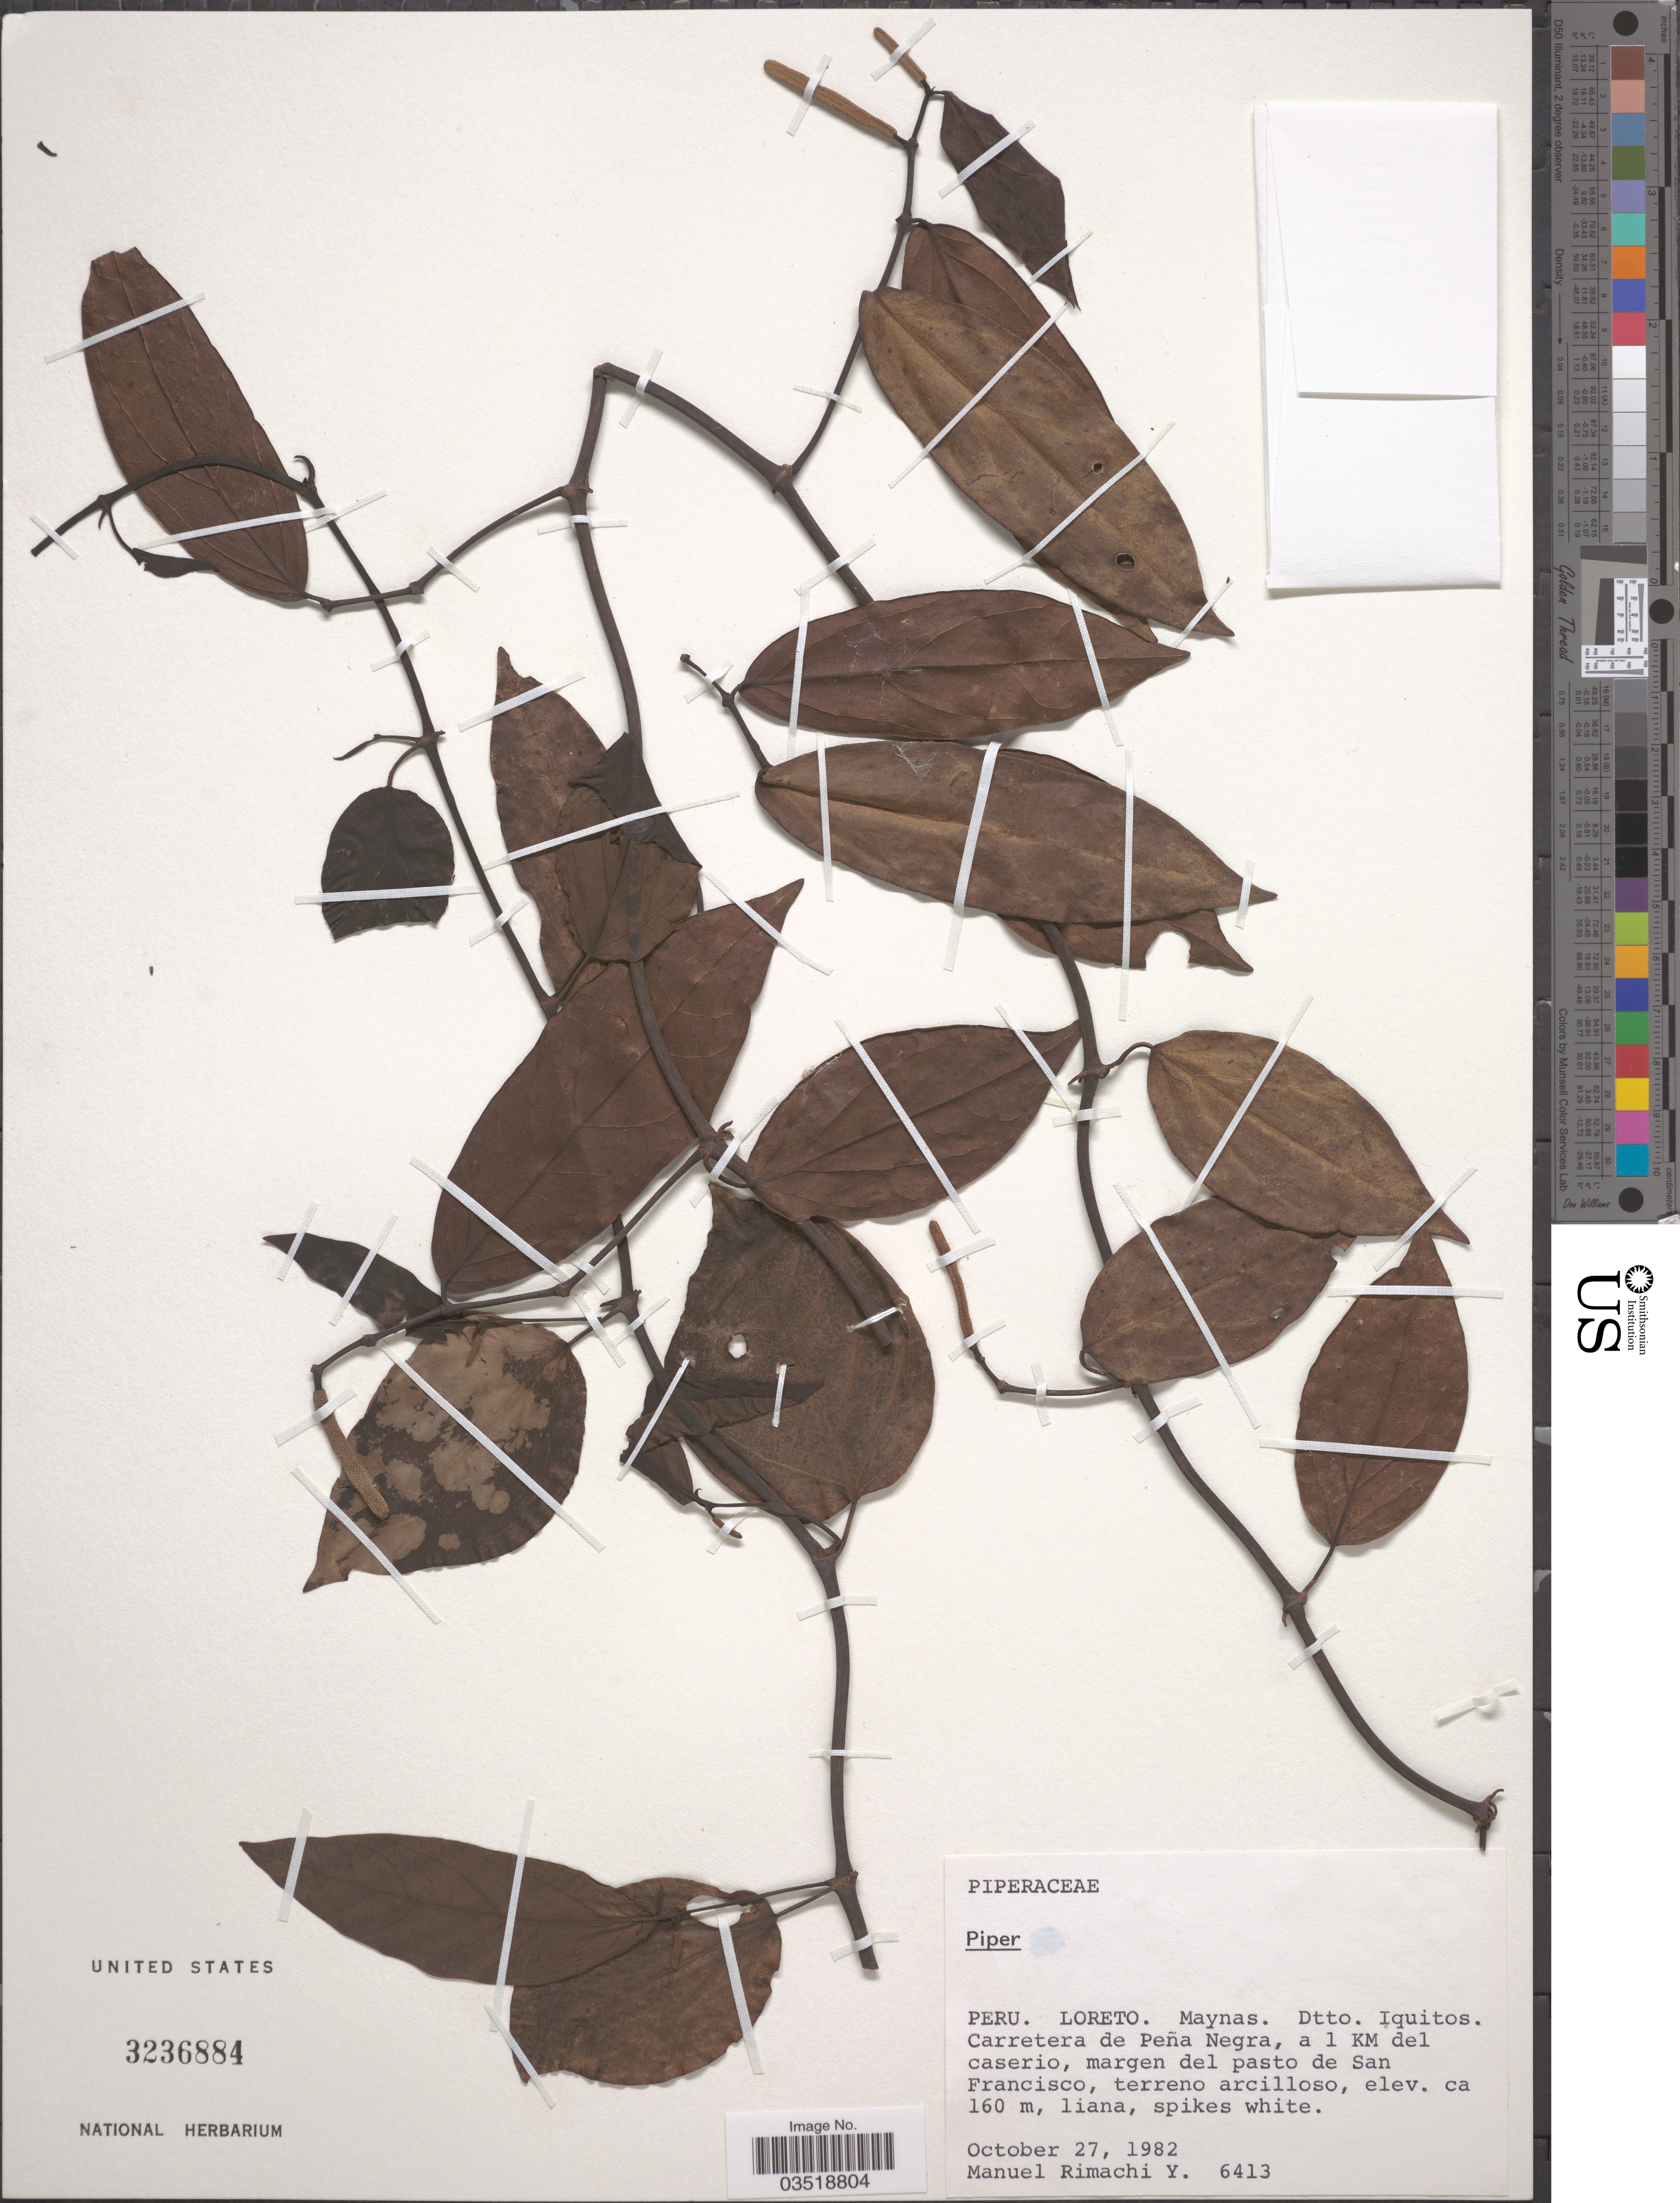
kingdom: Plantae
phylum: Tracheophyta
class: Magnoliopsida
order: Piperales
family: Piperaceae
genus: Piper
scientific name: Piper sp.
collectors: M. Rimachi Y.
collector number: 6413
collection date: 1982-10-27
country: Peru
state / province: Loreto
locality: Maynas. Dtto. Iquitos. Carretera de Peña Negra, a 1 KM del caserio, margen del pasto de San Francisco, terreno arcilloso.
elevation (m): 160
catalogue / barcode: US 3236884